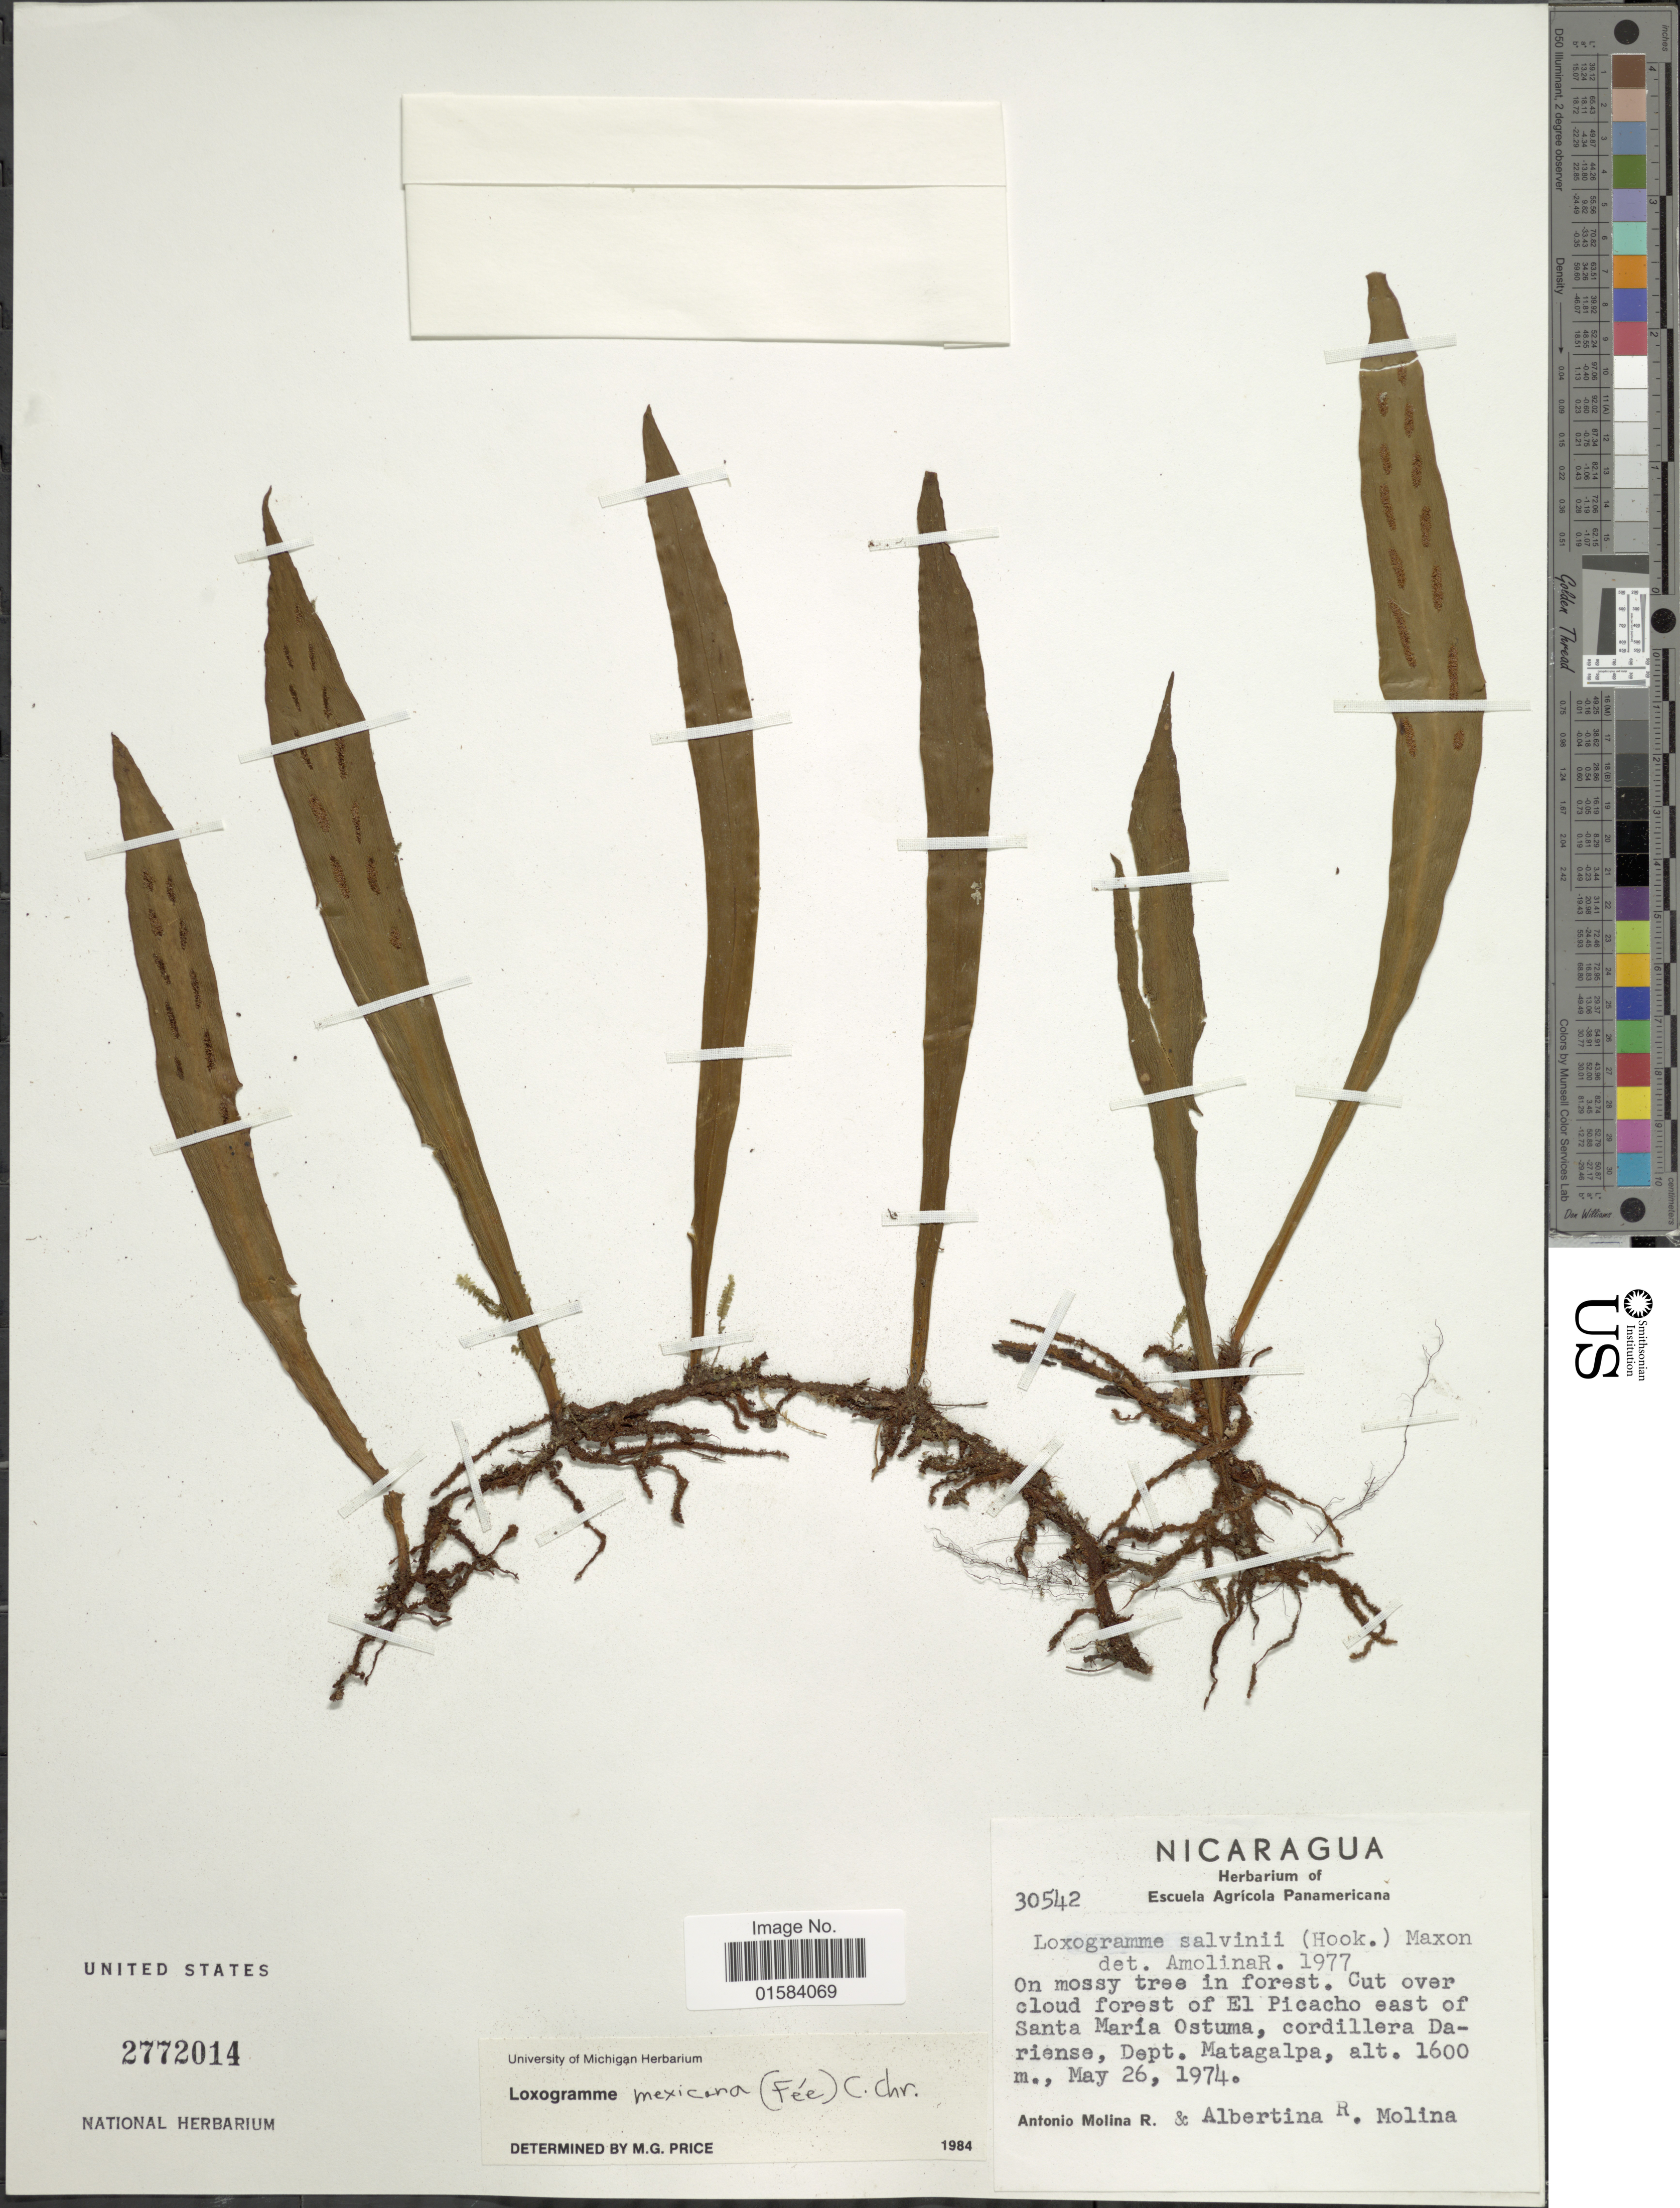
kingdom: Plantae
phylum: Tracheophyta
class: Polypodiopsida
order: Polypodiales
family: Polypodiaceae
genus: Loxogramme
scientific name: Loxogramme mexicana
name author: (Fée) C. Chr.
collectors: A. Molina R. & A. R. Molina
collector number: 30542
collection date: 1974-05-26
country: Nicaragua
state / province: Matagalpa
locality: Cut over cloud forest of El Picacho east of Santa María Ostuma, cordillera Dariense, Dept. Matagalpa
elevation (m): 1600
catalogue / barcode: US 2772014